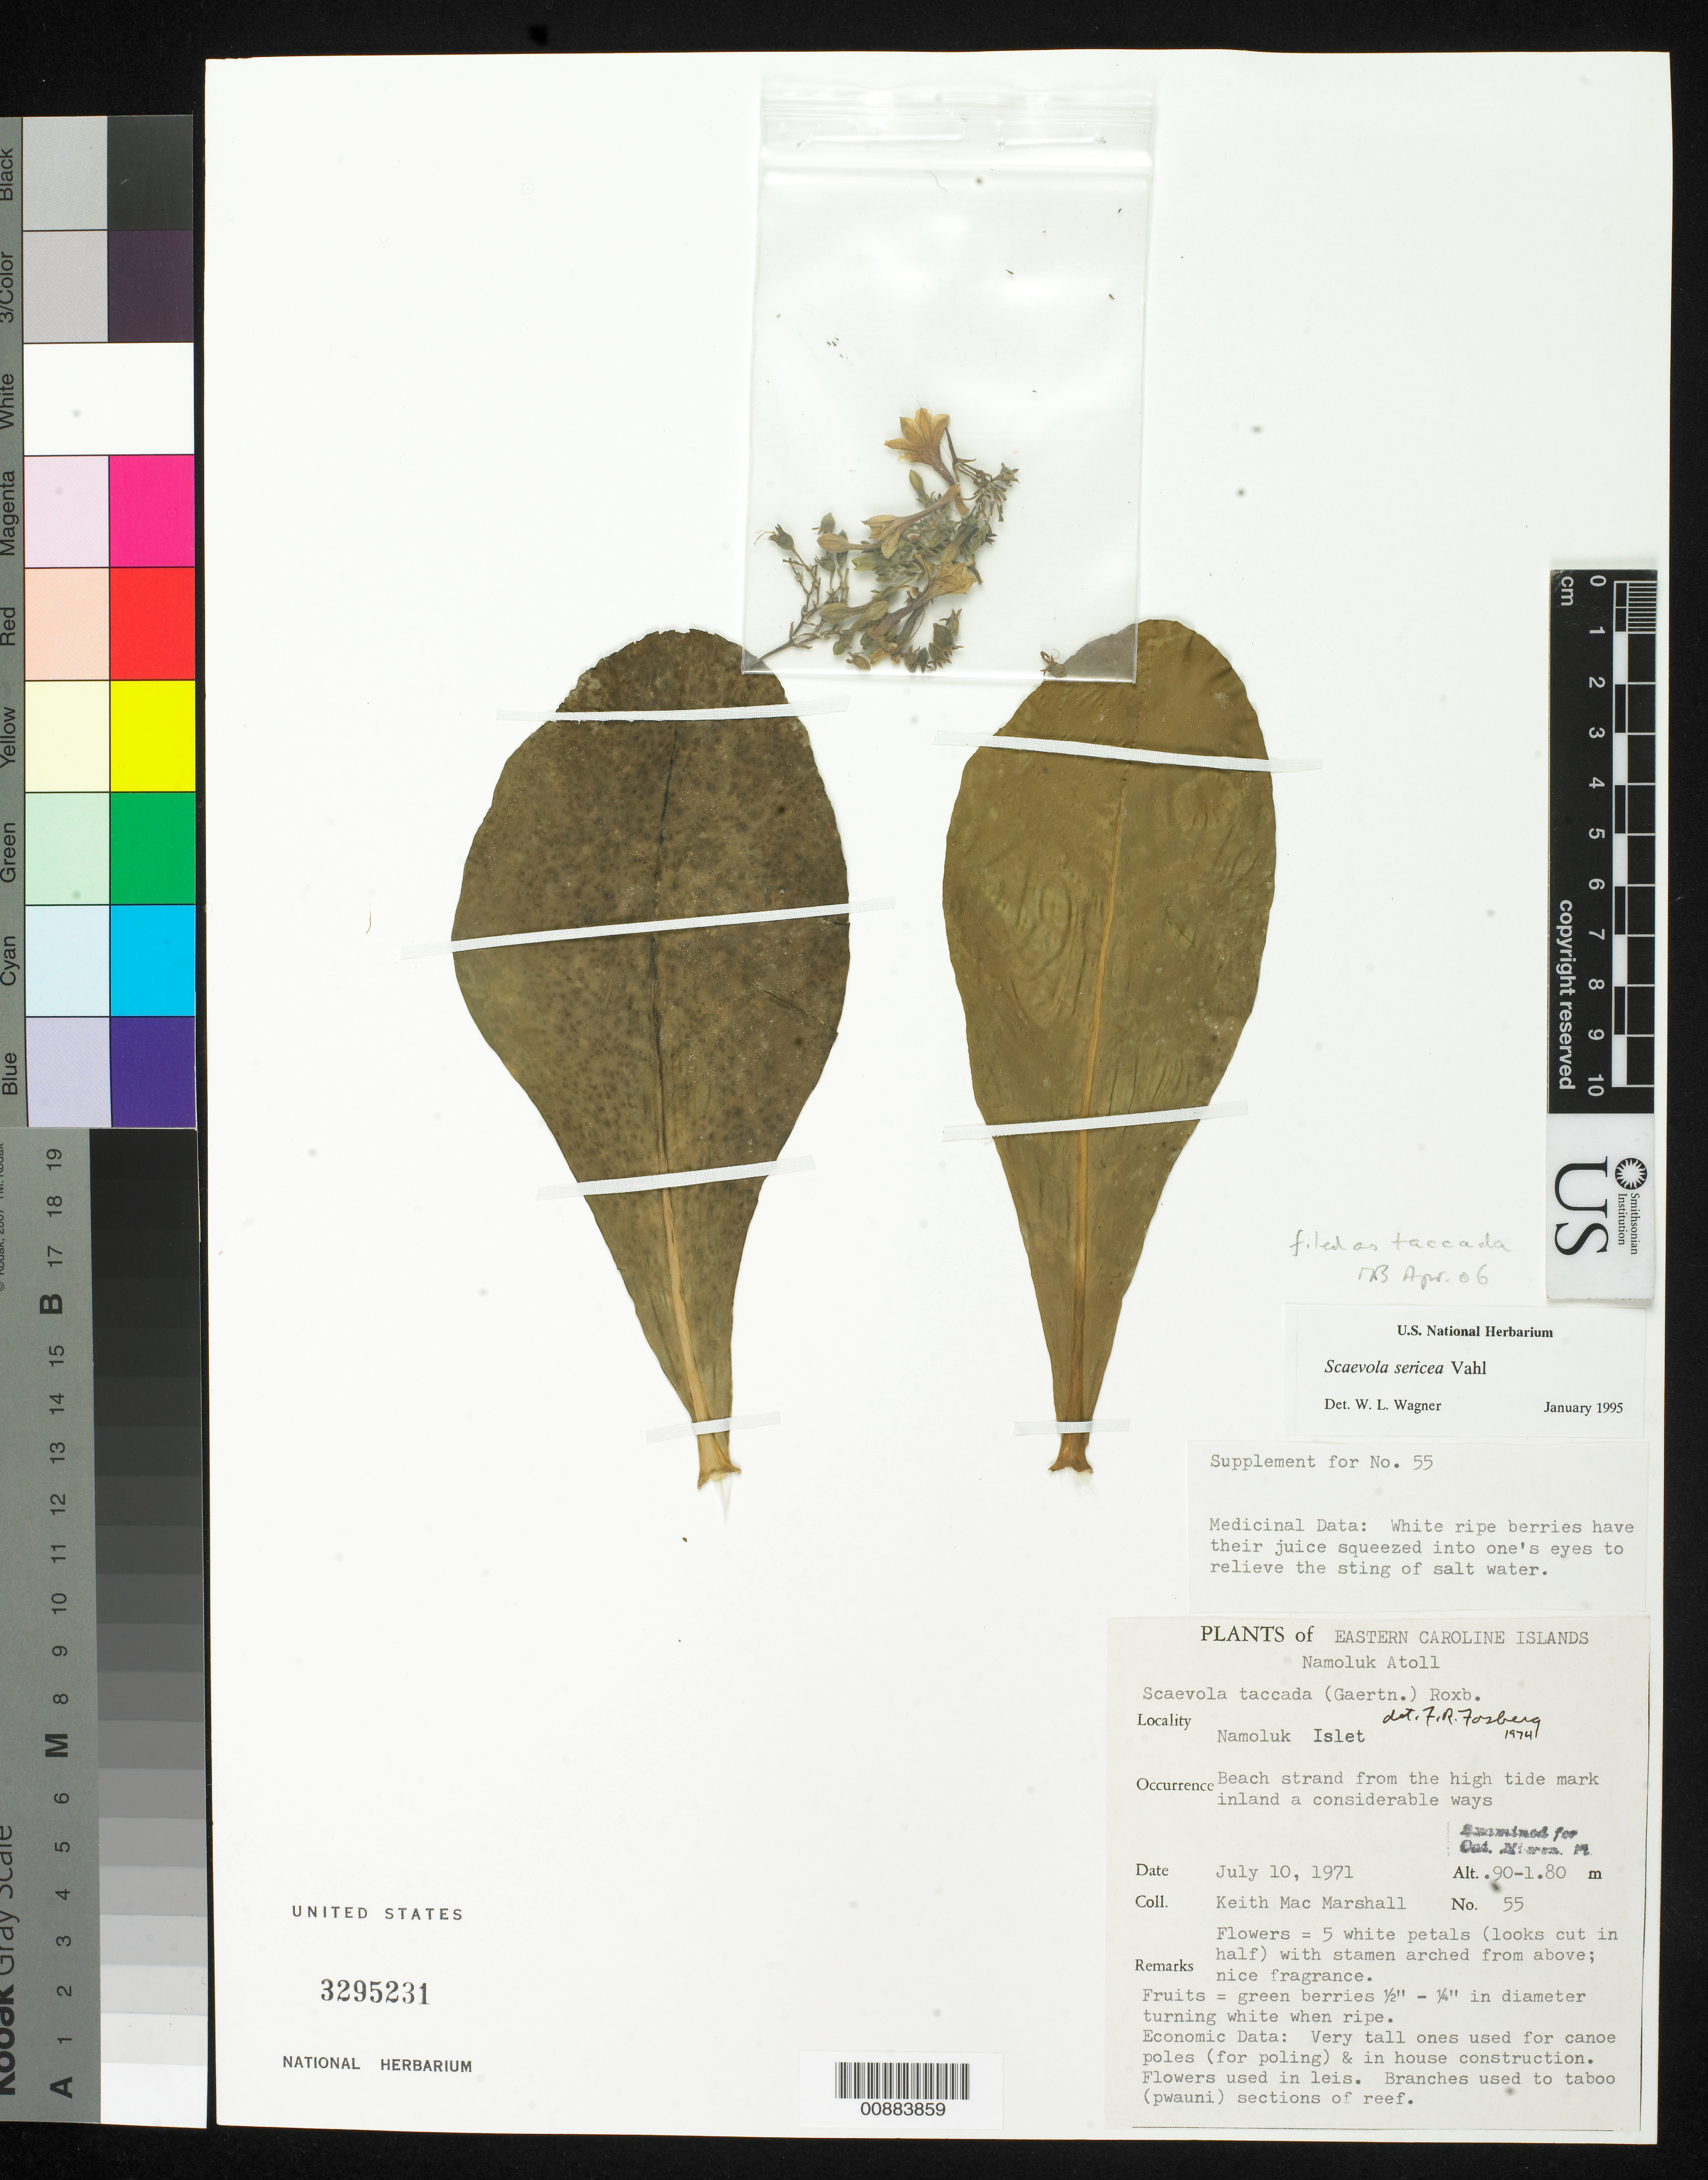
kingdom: Plantae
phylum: Tracheophyta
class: Magnoliopsida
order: Asterales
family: Goodeniaceae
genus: Scaevola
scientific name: Scaevola taccada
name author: (Gaertn.) Roxb.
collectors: K. M. Marshall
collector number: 55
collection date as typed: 10 Jul 1971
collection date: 1971-07-10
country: Micronesia, Federated States of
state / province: Truk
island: Namokuk [Namoluk] Atoll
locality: Namoluk Islet.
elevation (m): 0.9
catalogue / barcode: US 3295231